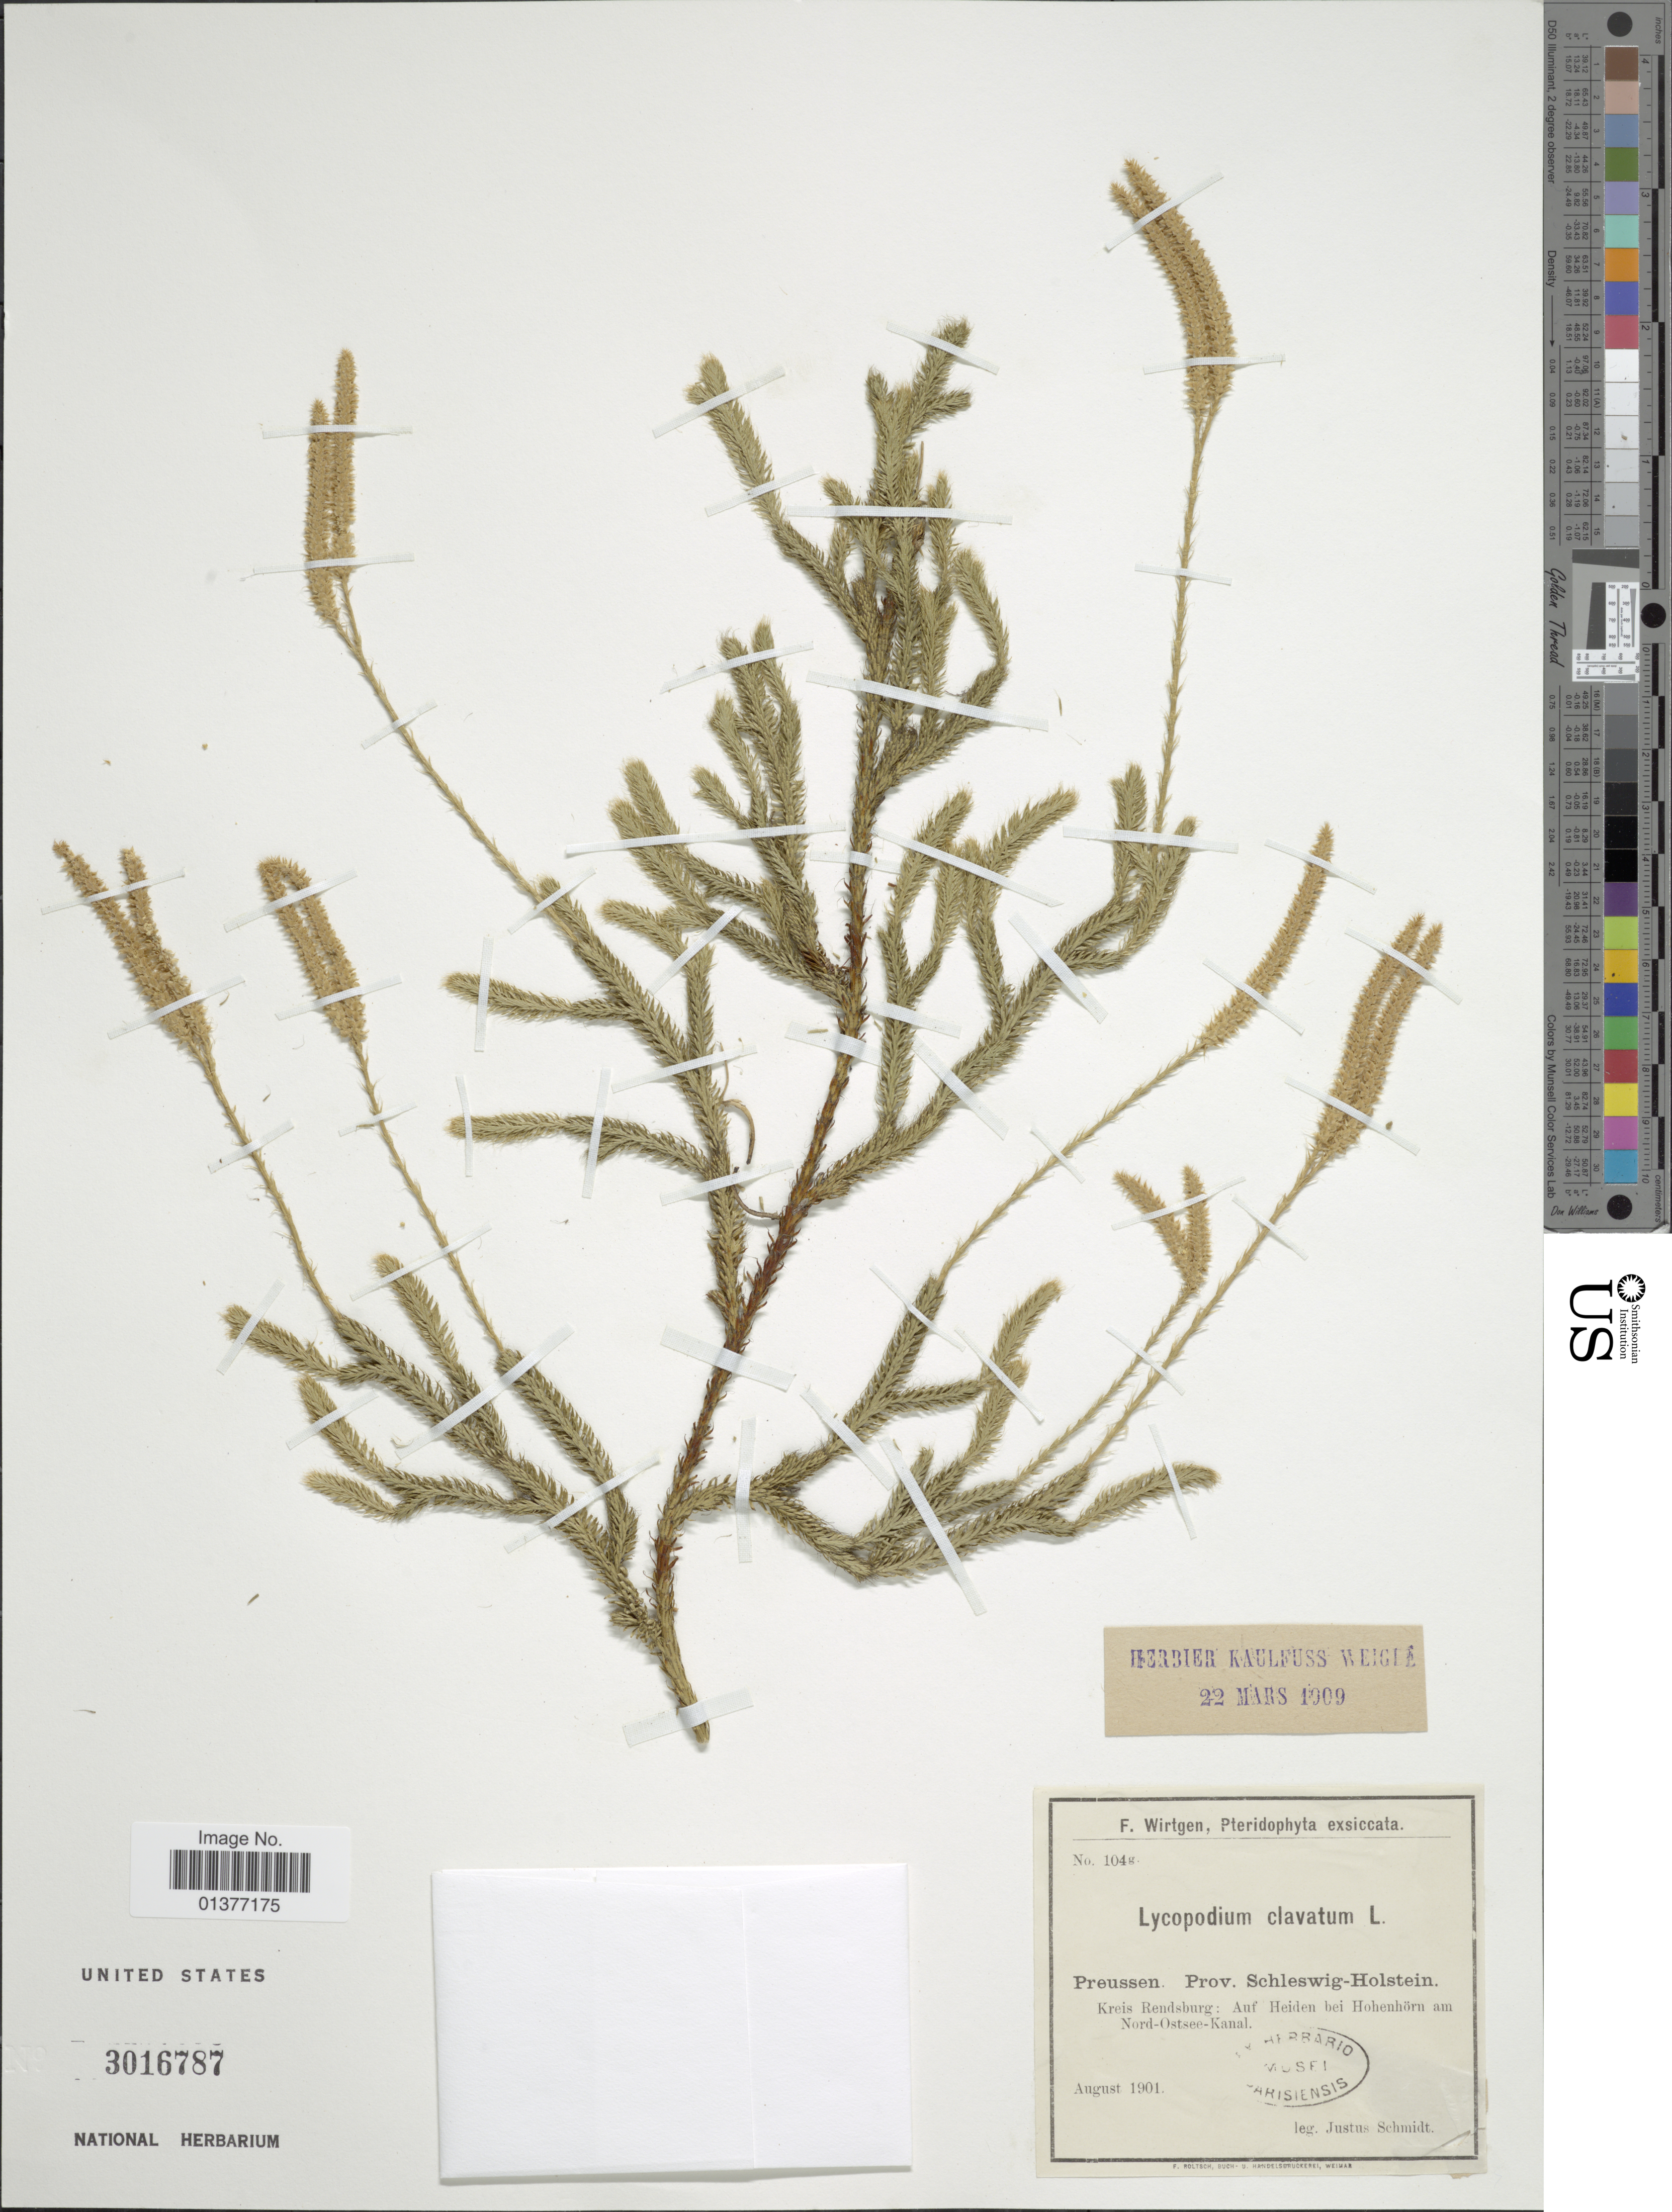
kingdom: Plantae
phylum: Tracheophyta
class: Lycopodiopsida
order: Lycopodiales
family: Lycopodiaceae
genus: Lycopodium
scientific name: Lycopodium clavatum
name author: L.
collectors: J. Schmidt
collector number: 104g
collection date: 1901-08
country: Germany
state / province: Schleswig-Holstein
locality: Kreis Rendsburg: Auf Heiden bei Hohenhörn am Nord-Ostsee-Kanal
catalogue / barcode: US 3016787